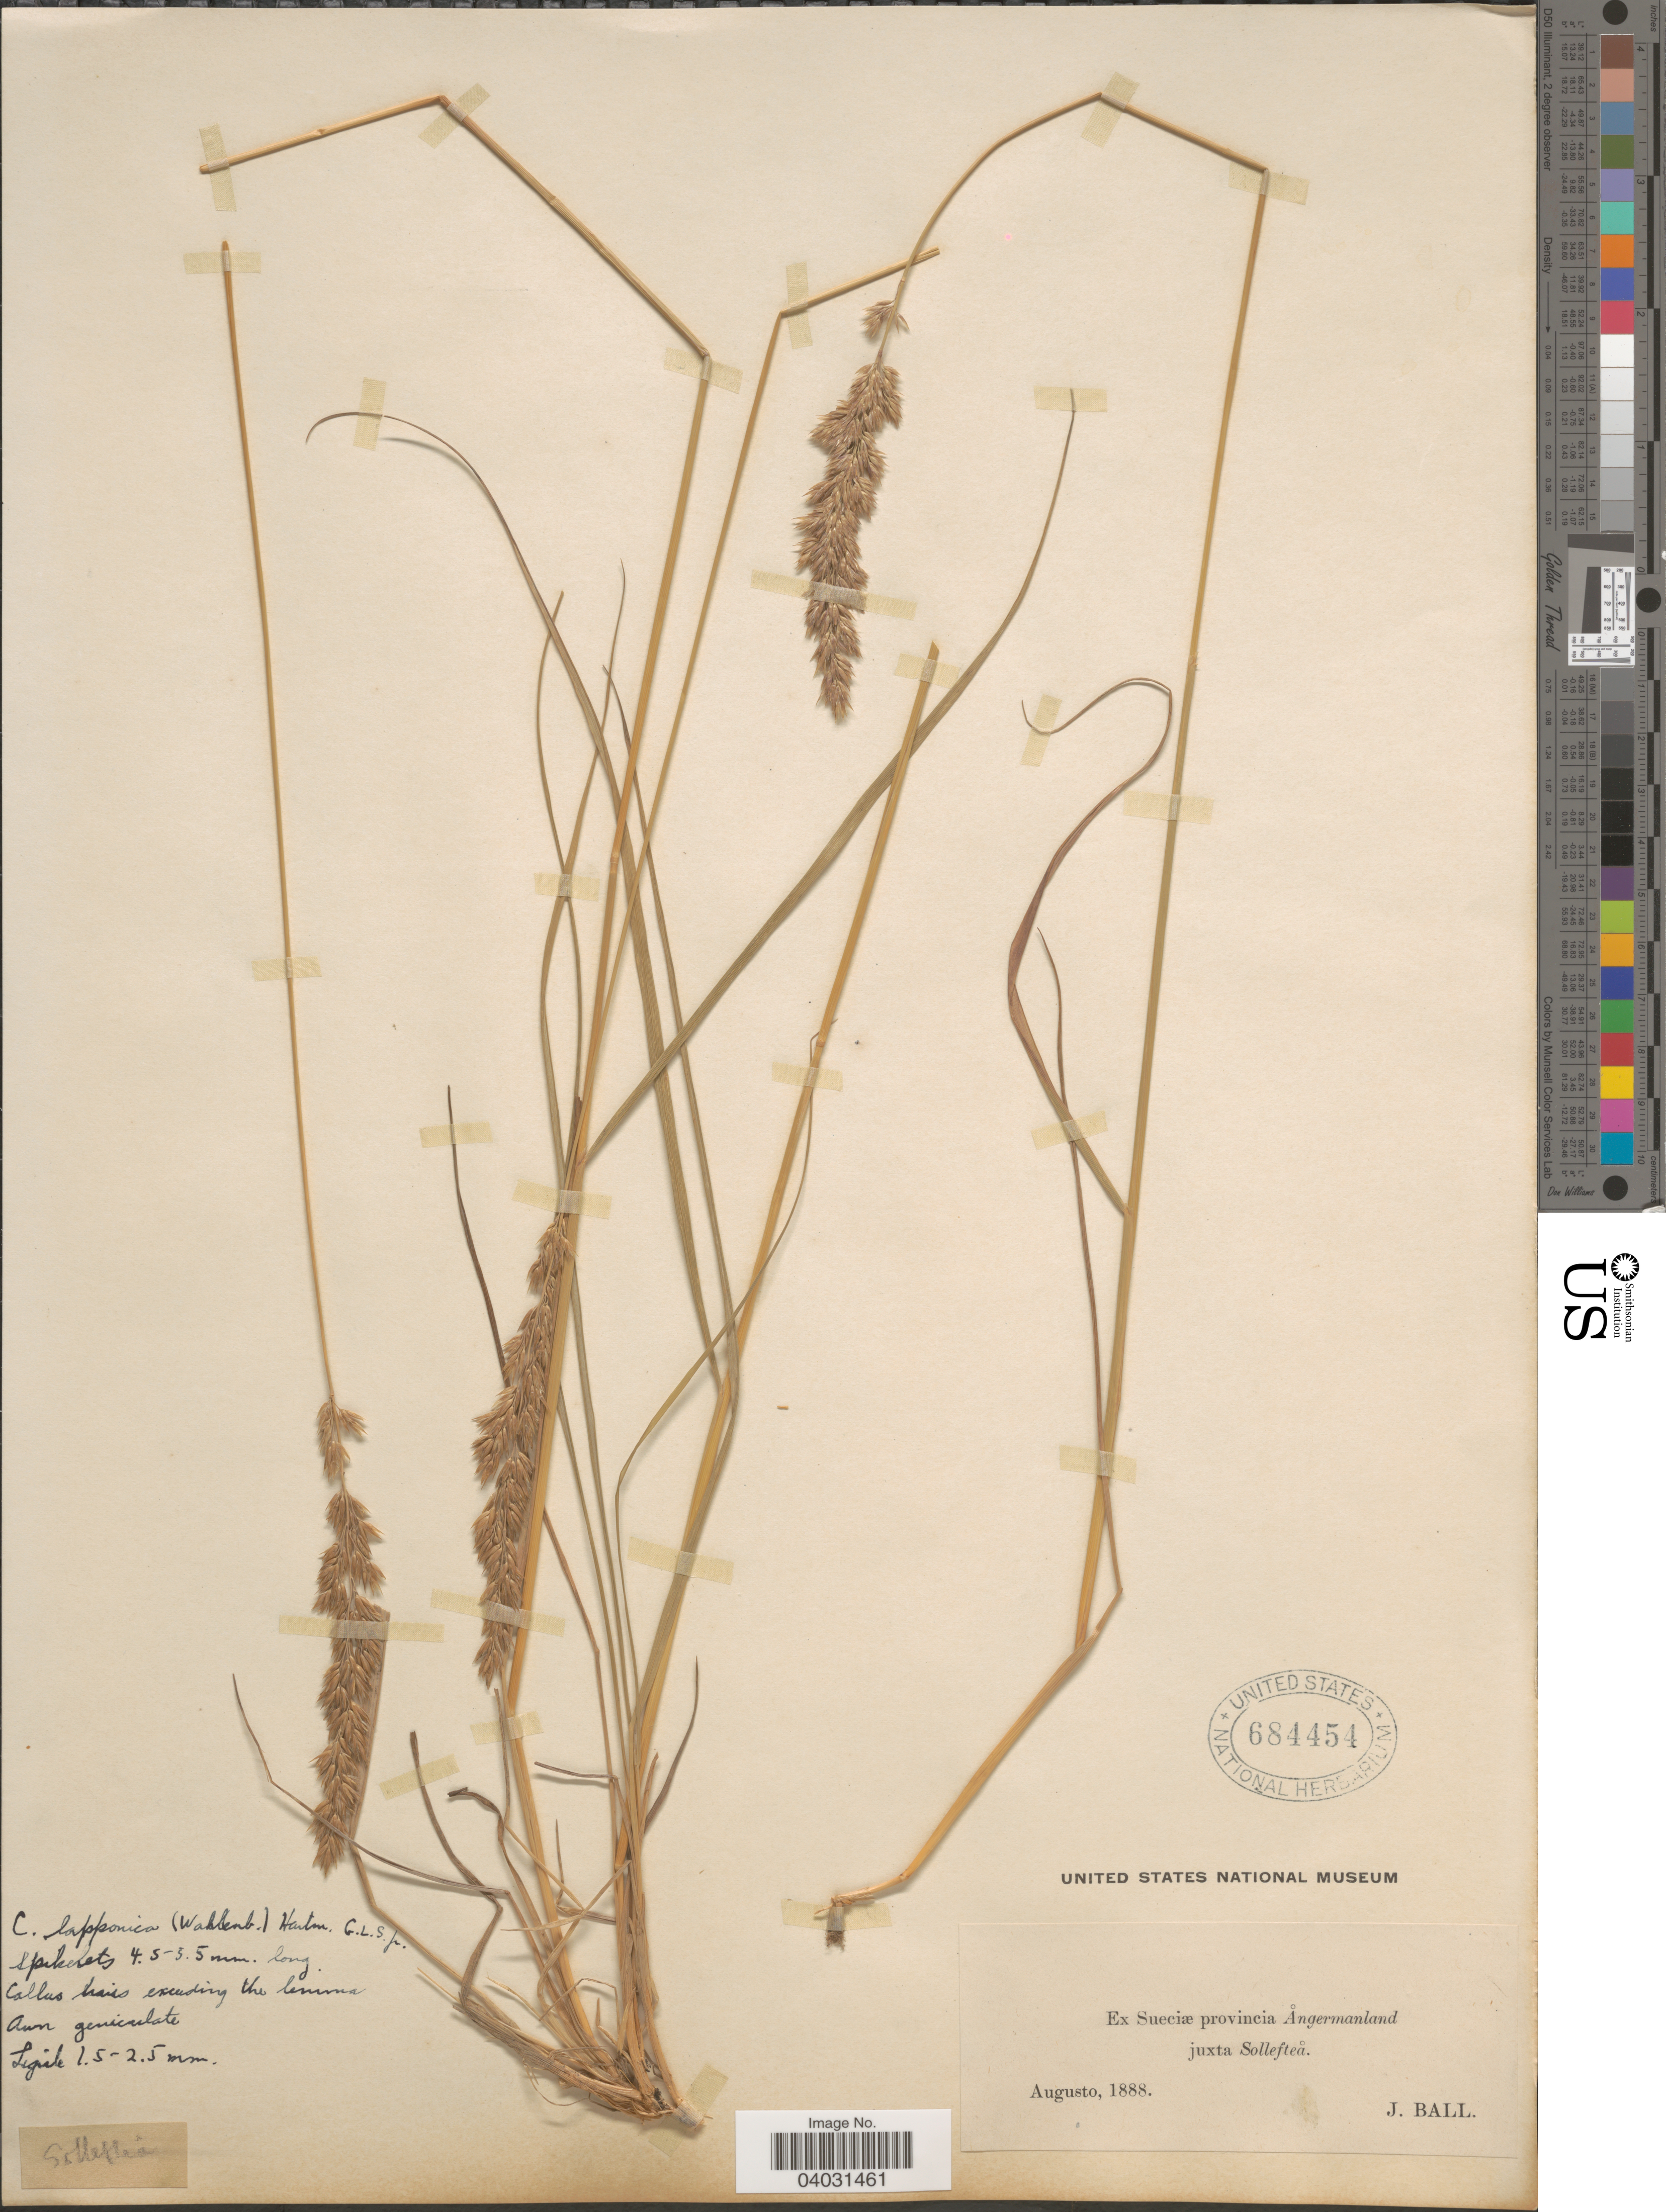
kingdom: Plantae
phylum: Tracheophyta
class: Liliopsida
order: Poales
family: Poaceae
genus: Calamagrostis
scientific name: Calamagrostis lapponica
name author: (Wahlenb.) Hartm.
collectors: J. Ball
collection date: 1888-08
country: Sweden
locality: Ex Sueciæ provincia Ångermanland juxta Sollefteå.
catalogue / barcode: US 684454